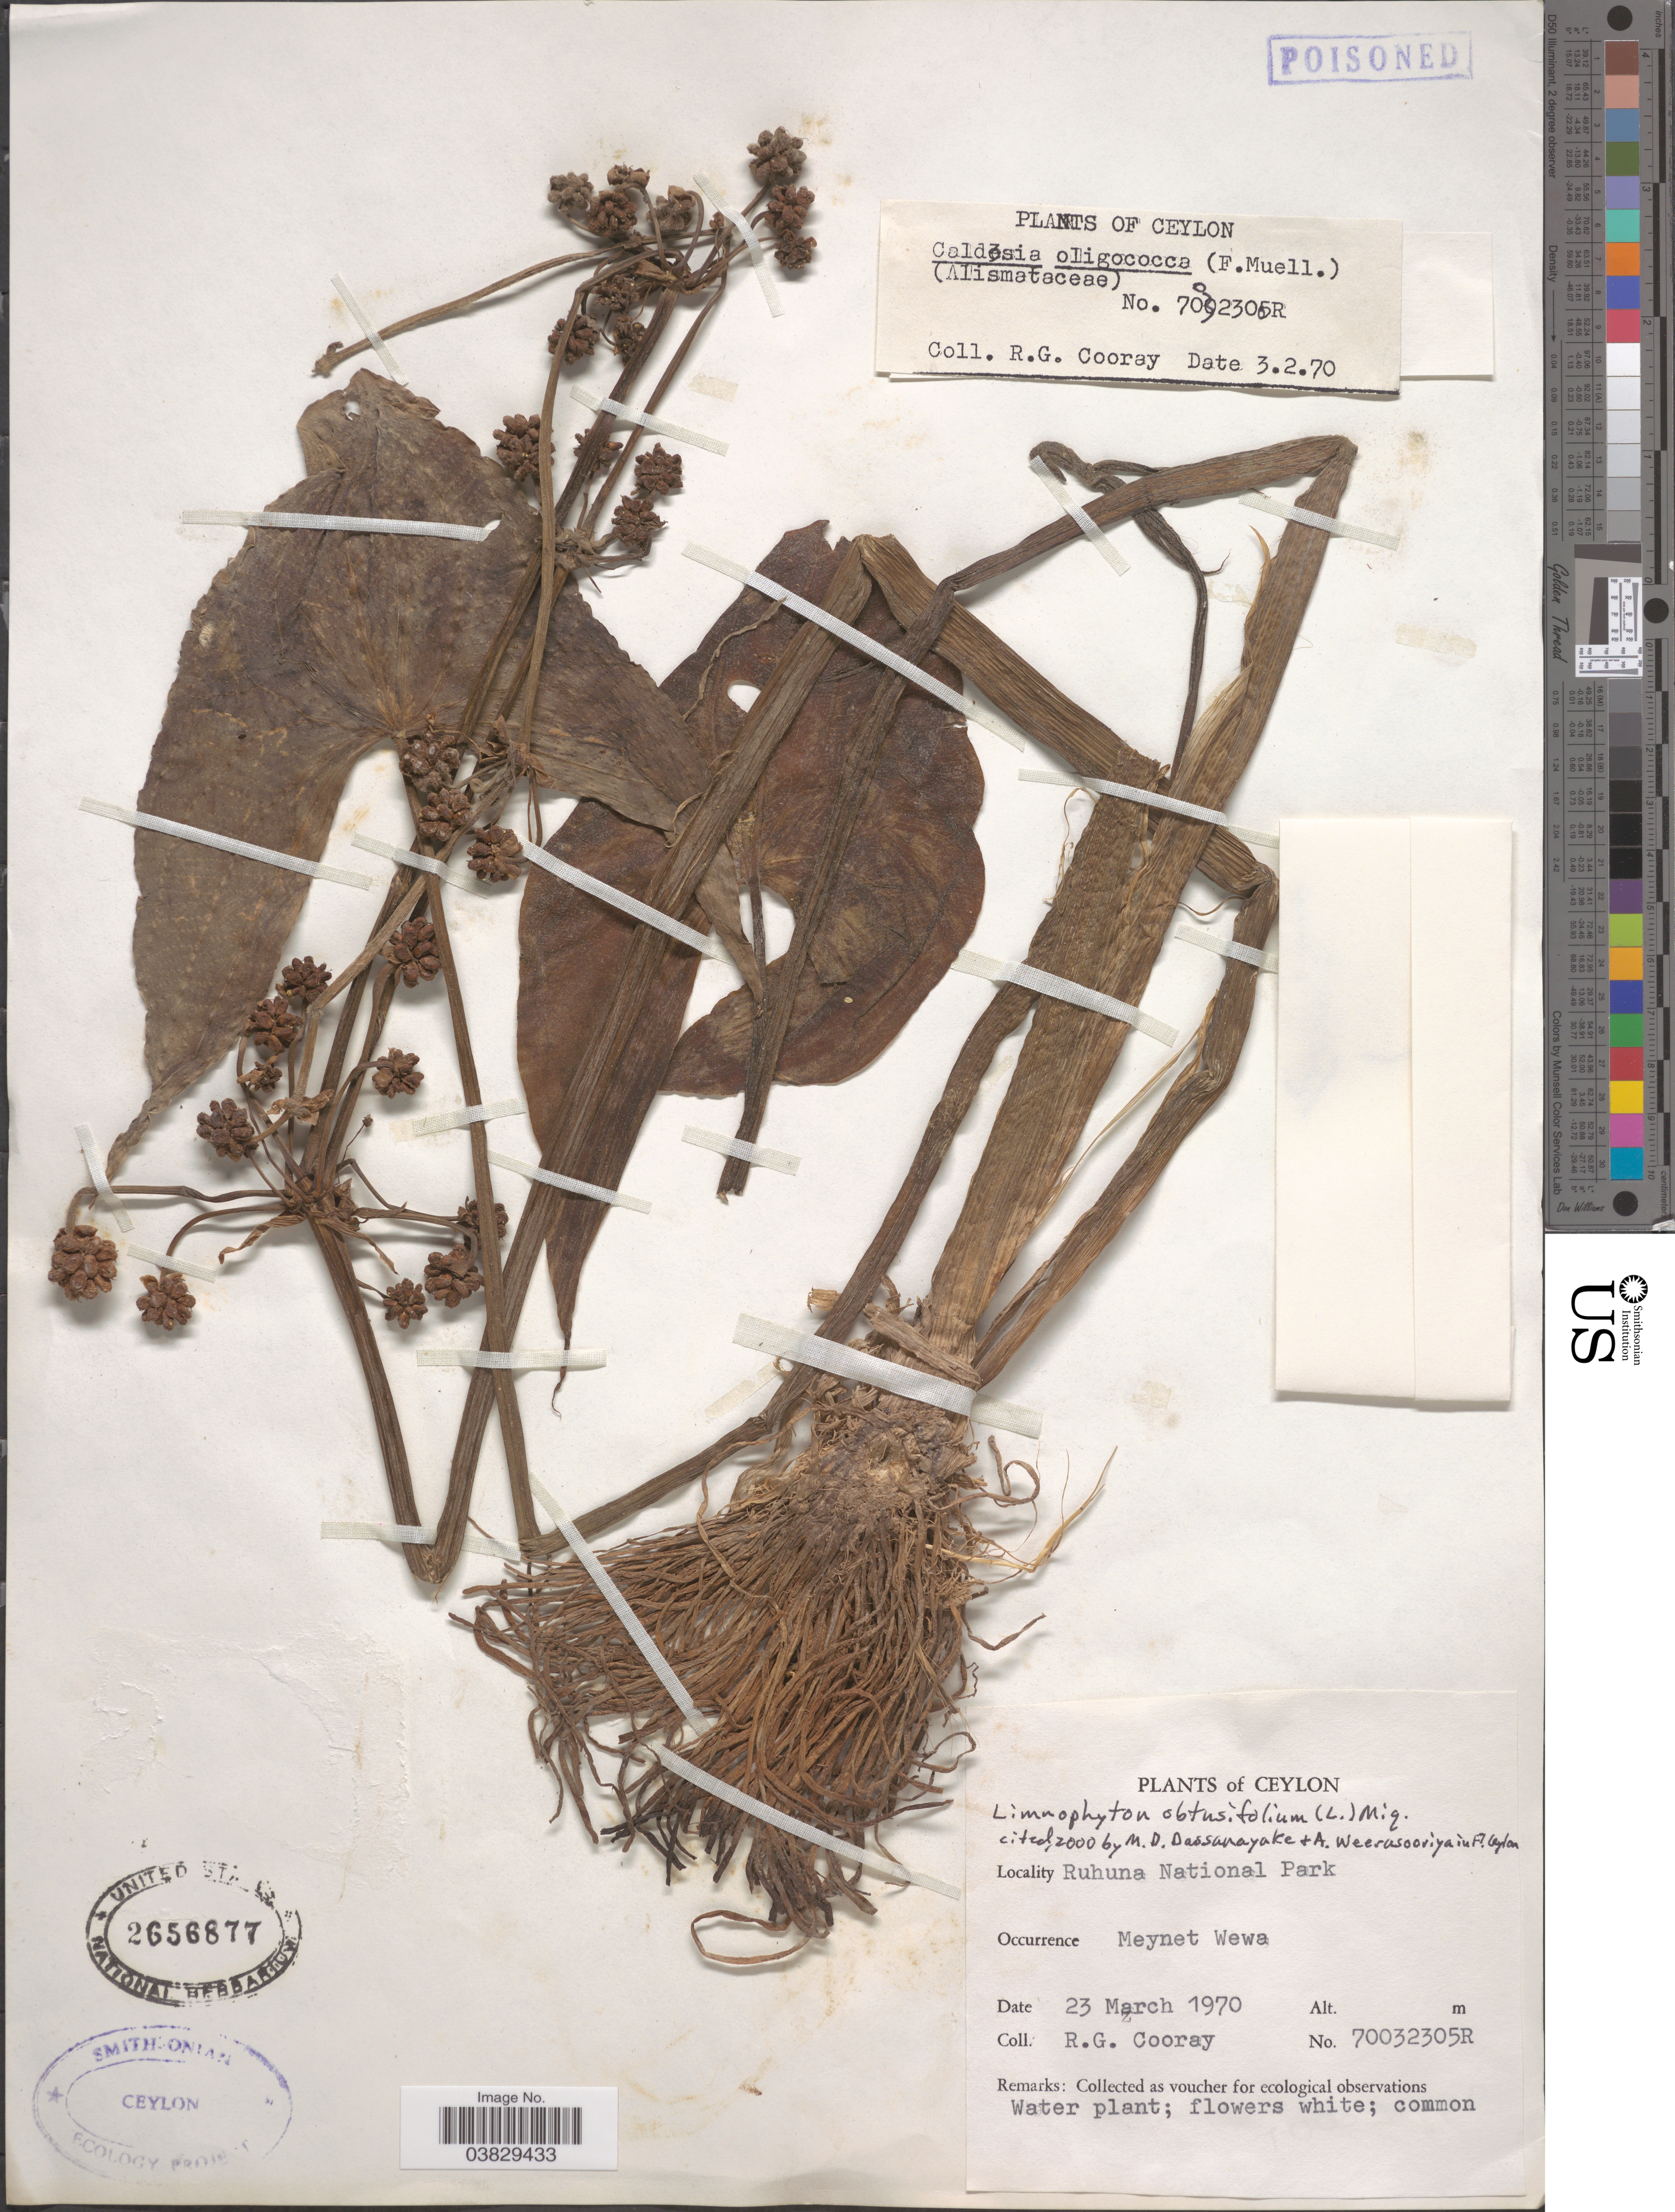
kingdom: Plantae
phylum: Tracheophyta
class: Liliopsida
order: Alismatales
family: Alismataceae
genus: Limnophyton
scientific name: Limnophyton obtusifolium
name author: (L.) Miq.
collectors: R. Cooray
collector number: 70032305R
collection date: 1970-03-23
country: Sri Lanka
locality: Ceylon. Ruhuna National Park. Meynet Wewa.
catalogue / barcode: US 2656877